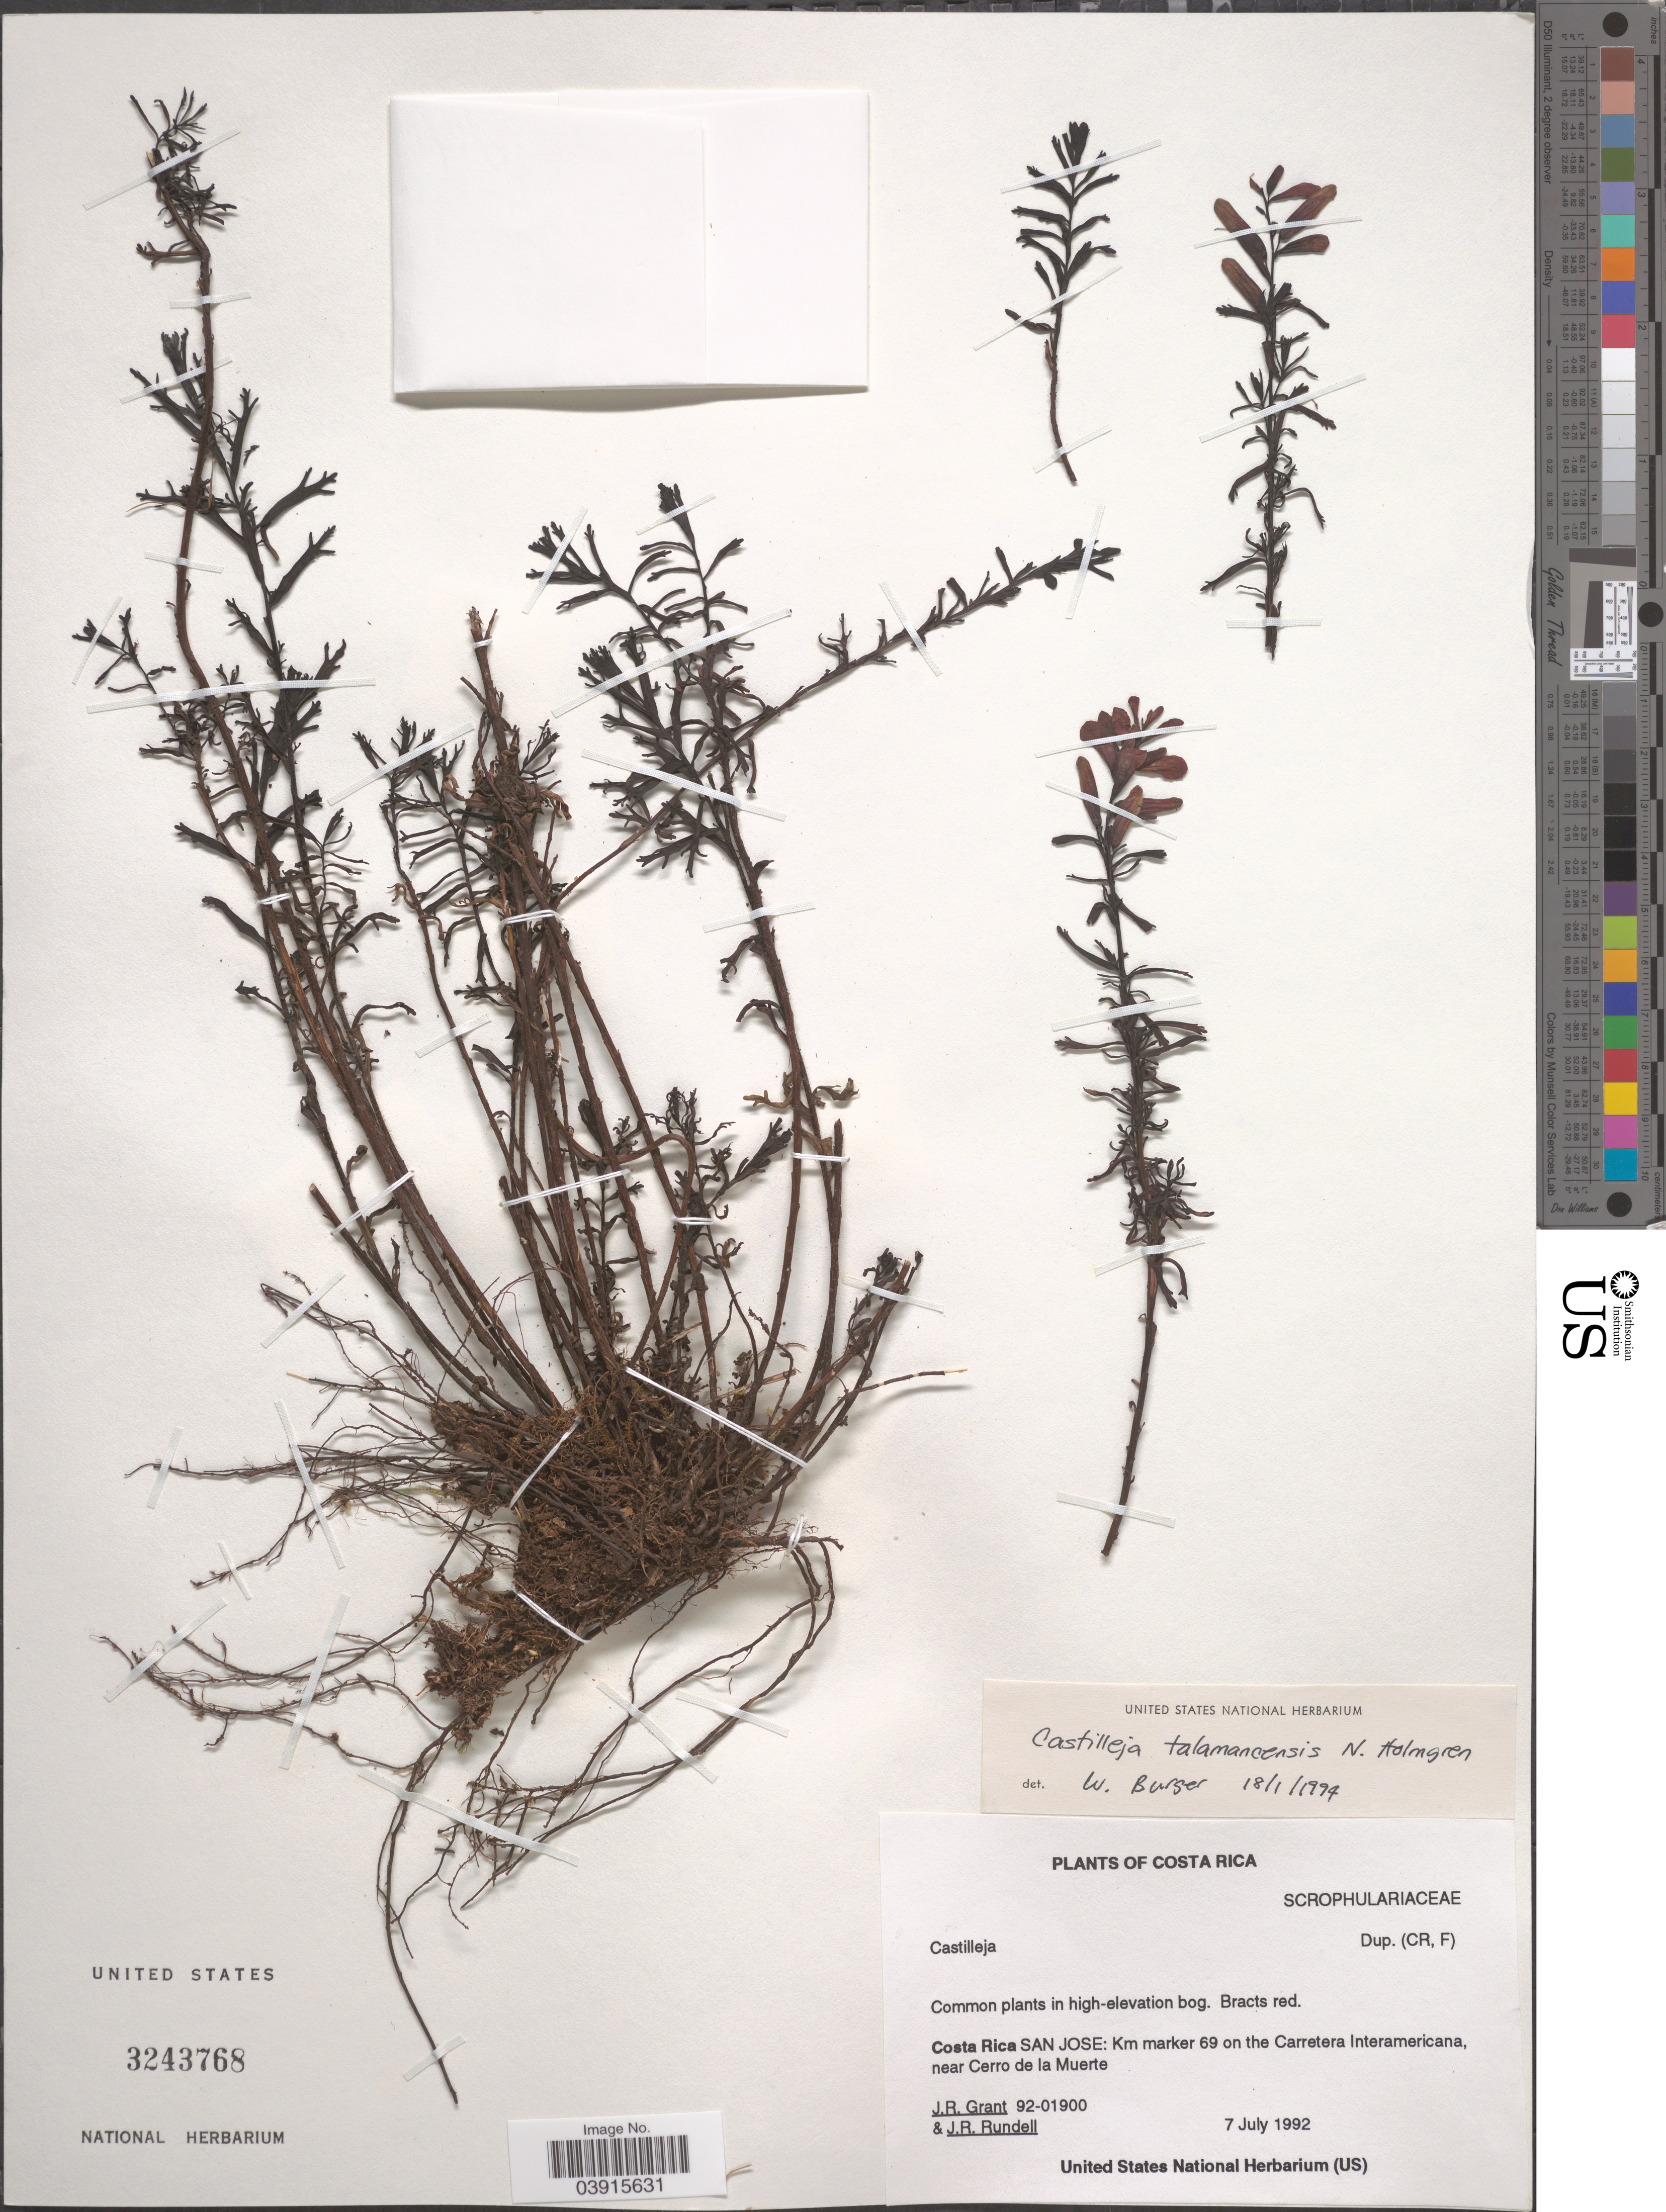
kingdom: Plantae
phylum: Tracheophyta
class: Magnoliopsida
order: Lamiales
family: Orobanchaceae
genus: Castilleja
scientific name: Castilleja talamancensis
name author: N.H. Holmgren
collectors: J. Grant & J. R. Rundell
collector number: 92-01900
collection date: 1992-07-07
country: Costa Rica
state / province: San José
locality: Km marker 69 on the Carretera Interamericana, near Cerro de la Muerte.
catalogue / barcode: US 3243768